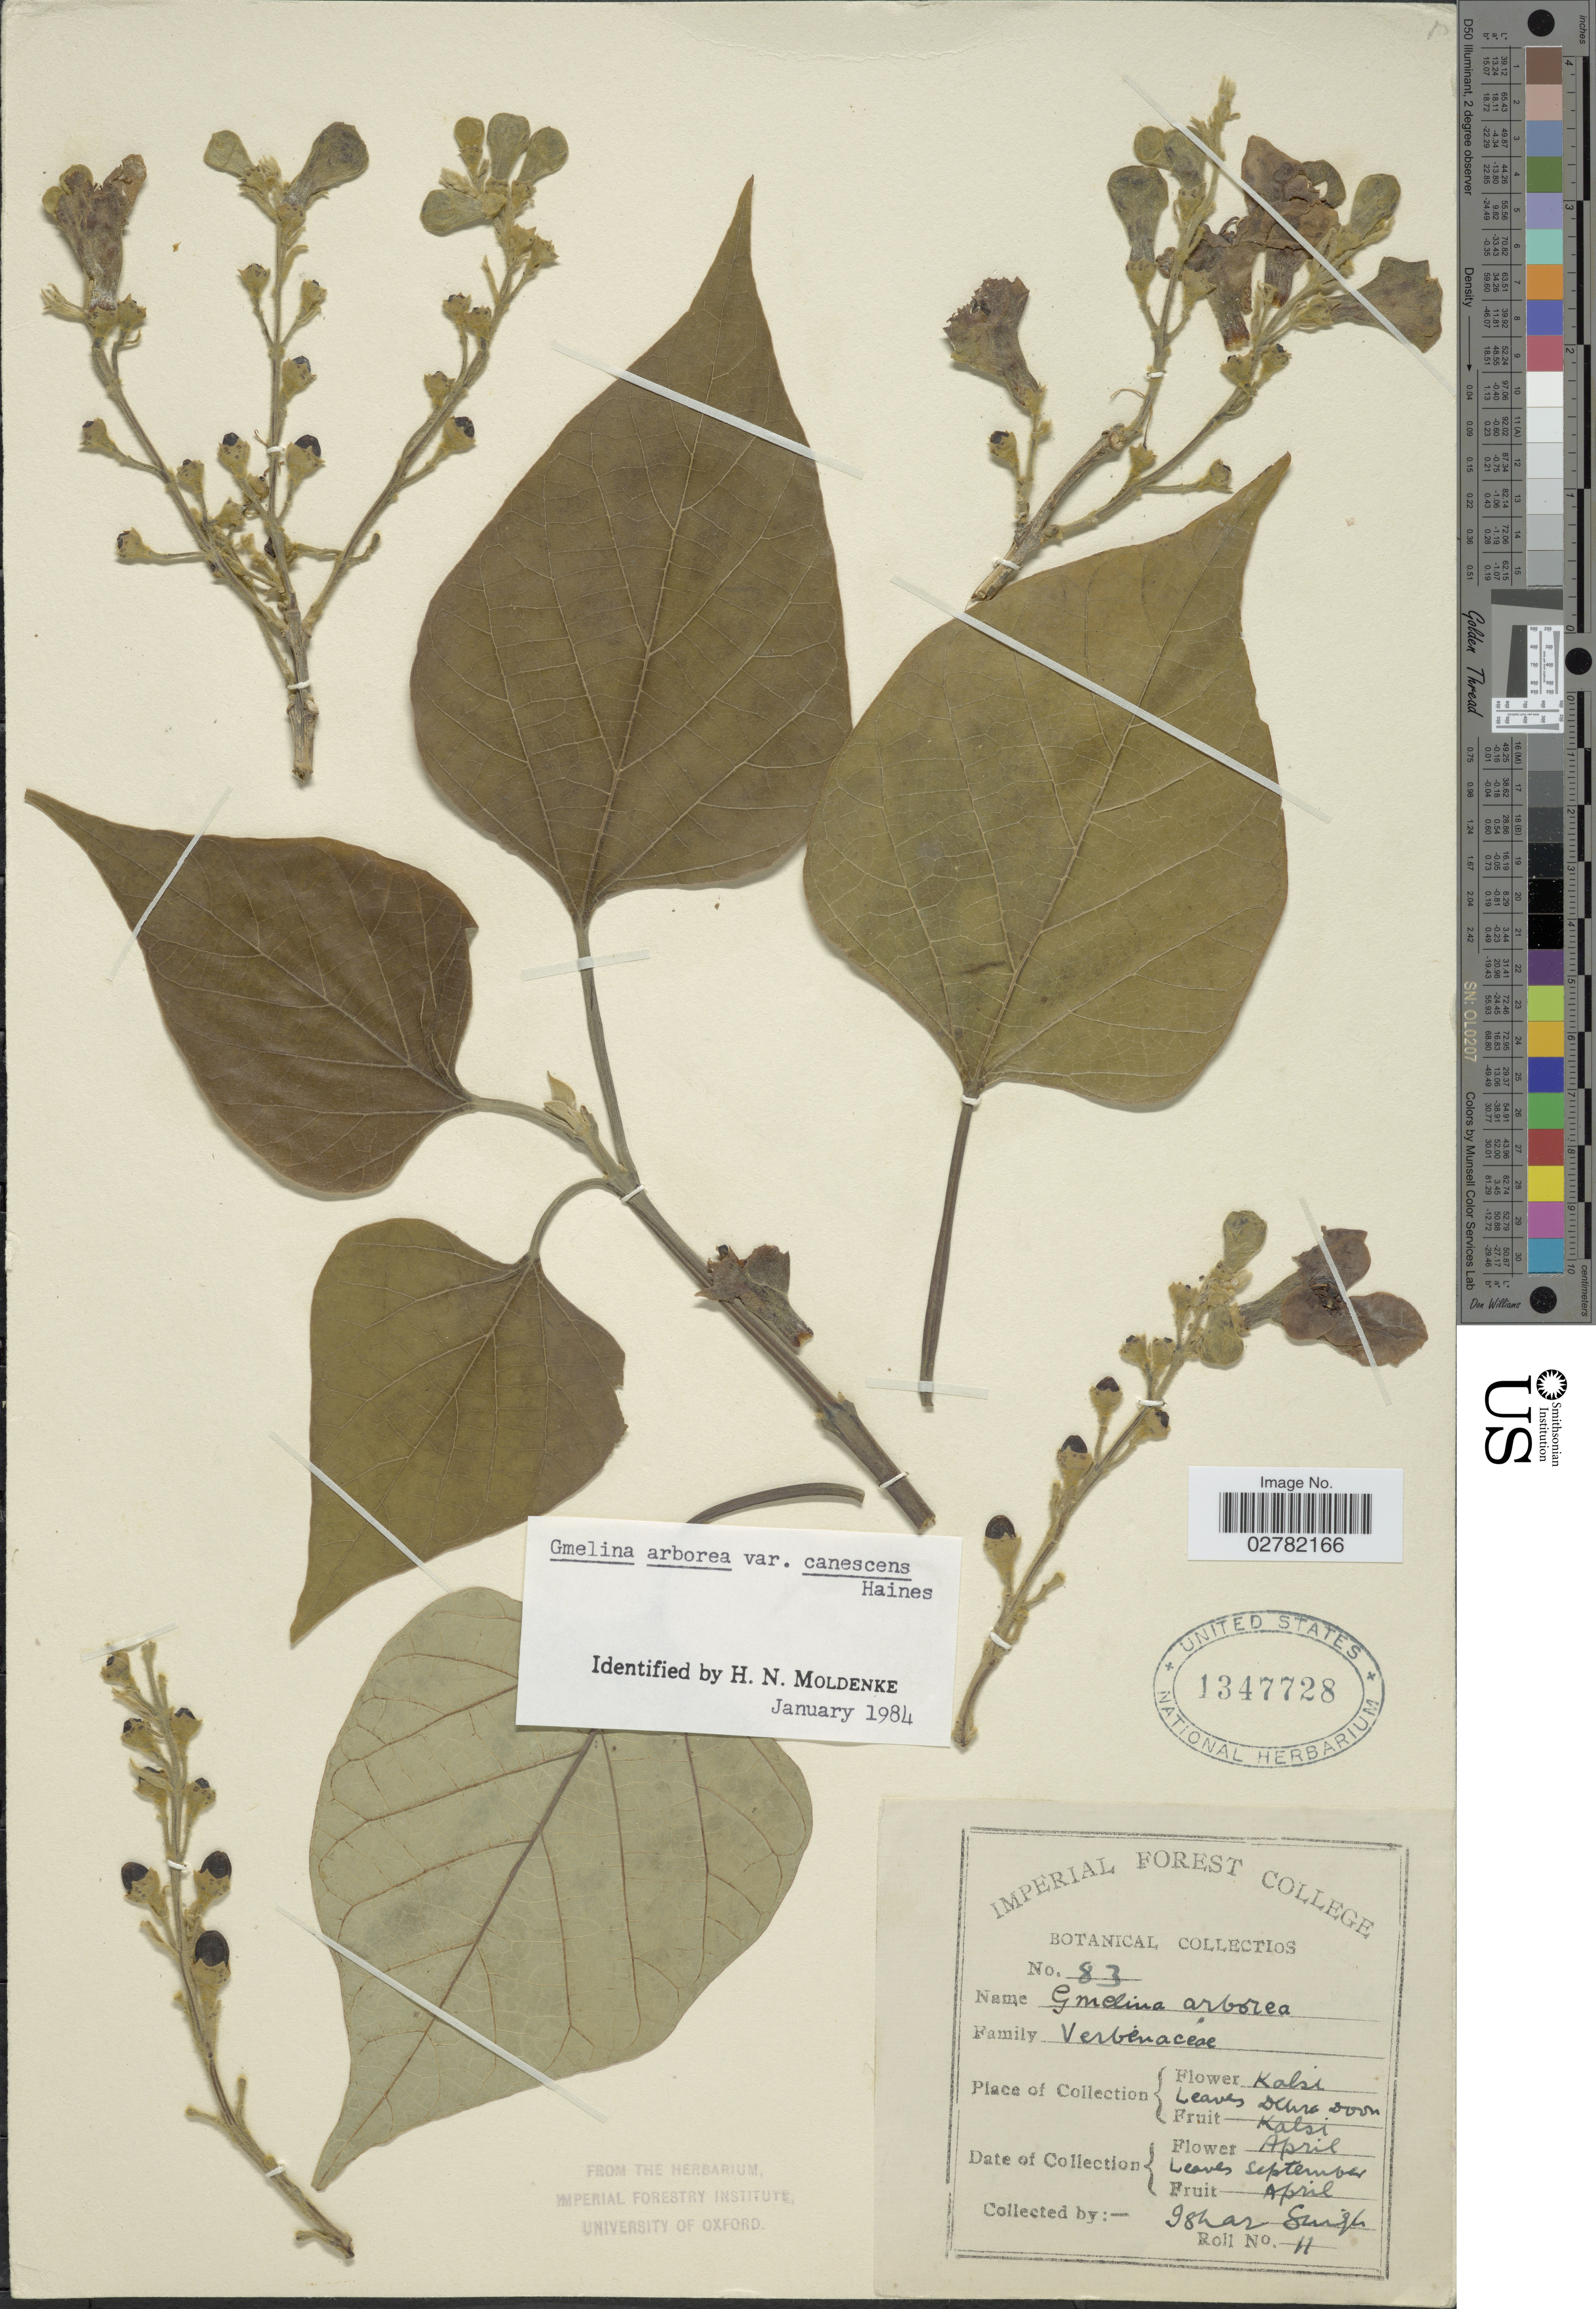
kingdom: Plantae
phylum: Tracheophyta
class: Magnoliopsida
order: Lamiales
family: Lamiaceae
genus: Gmelina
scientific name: Gmelina arborea var. canescens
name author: Haines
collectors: I. Singh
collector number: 83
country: India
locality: Kalsi, Dehra Doon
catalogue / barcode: US 1347728